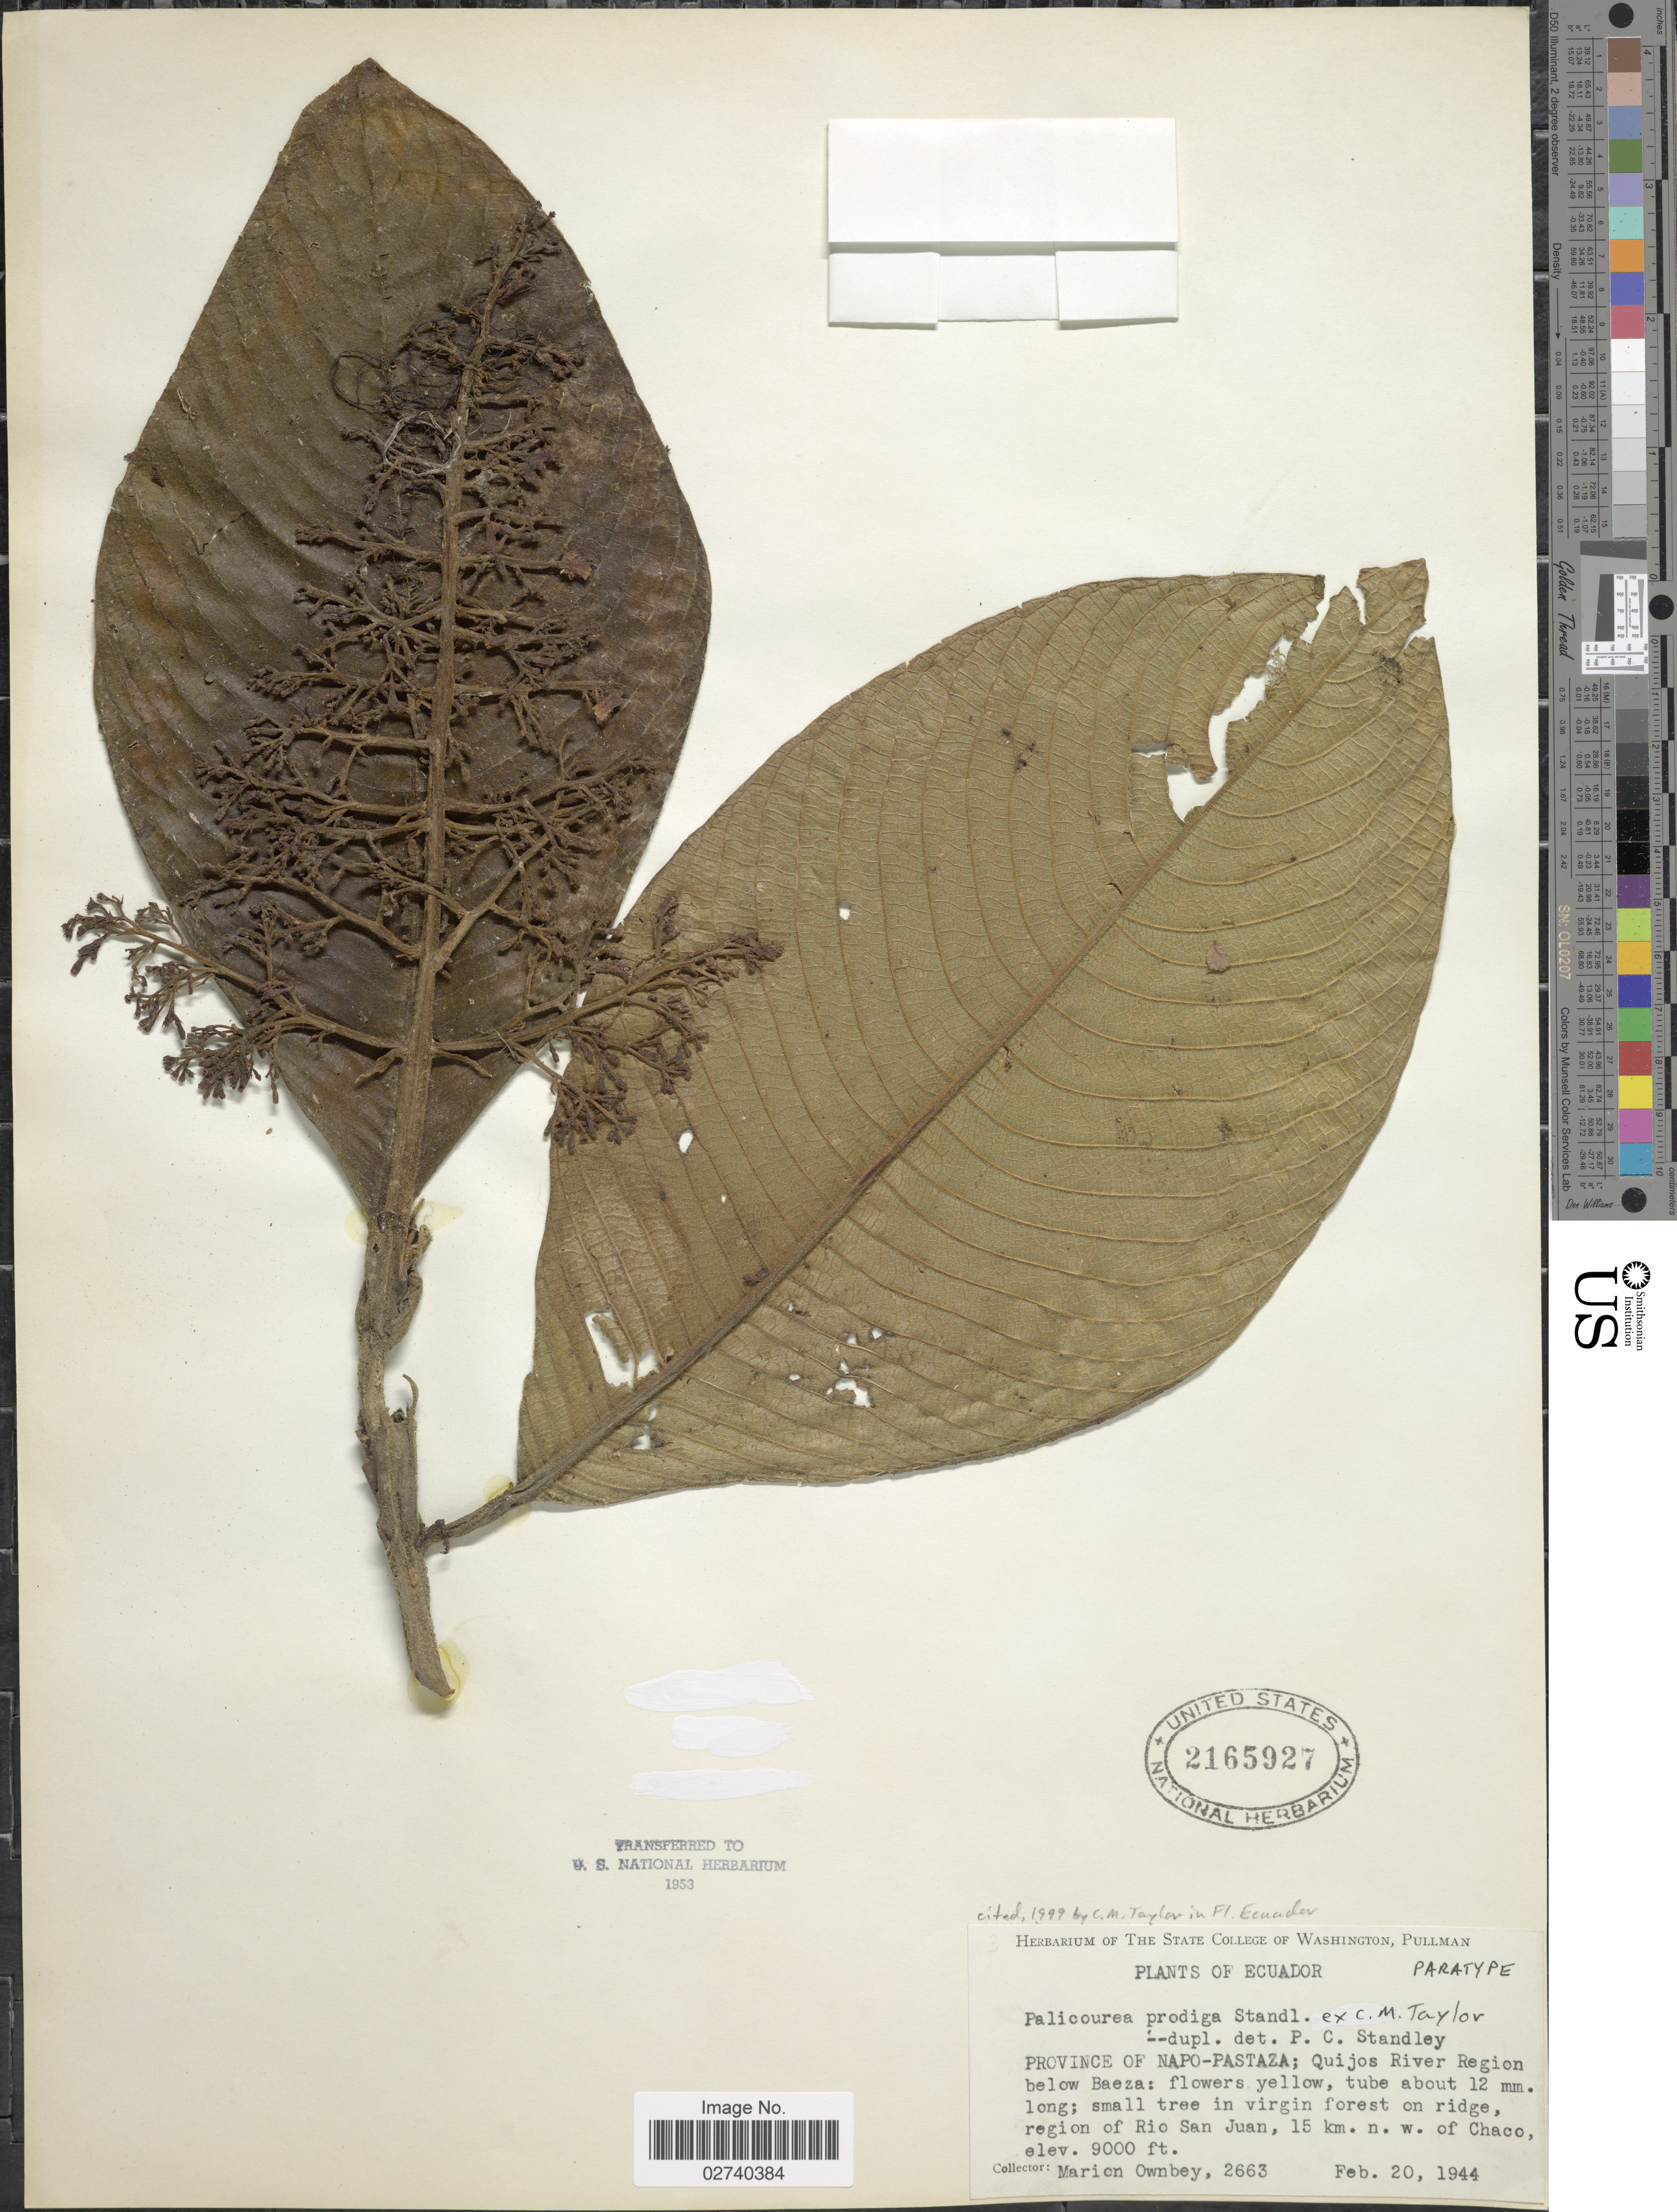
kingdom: Plantae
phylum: Tracheophyta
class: Magnoliopsida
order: Gentianales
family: Rubiaceae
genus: Palicourea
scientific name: Palicourea prodiga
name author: Standl. ex C.M. Taylor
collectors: F. M. Ownbey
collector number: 2663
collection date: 1944-02-20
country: Ecuador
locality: Province of Napo-Pastaza; Quijos River Region below Baeza. Region of Rio San Juan, 15 km. n.w. of Chaco.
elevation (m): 2743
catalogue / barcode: US 2165927